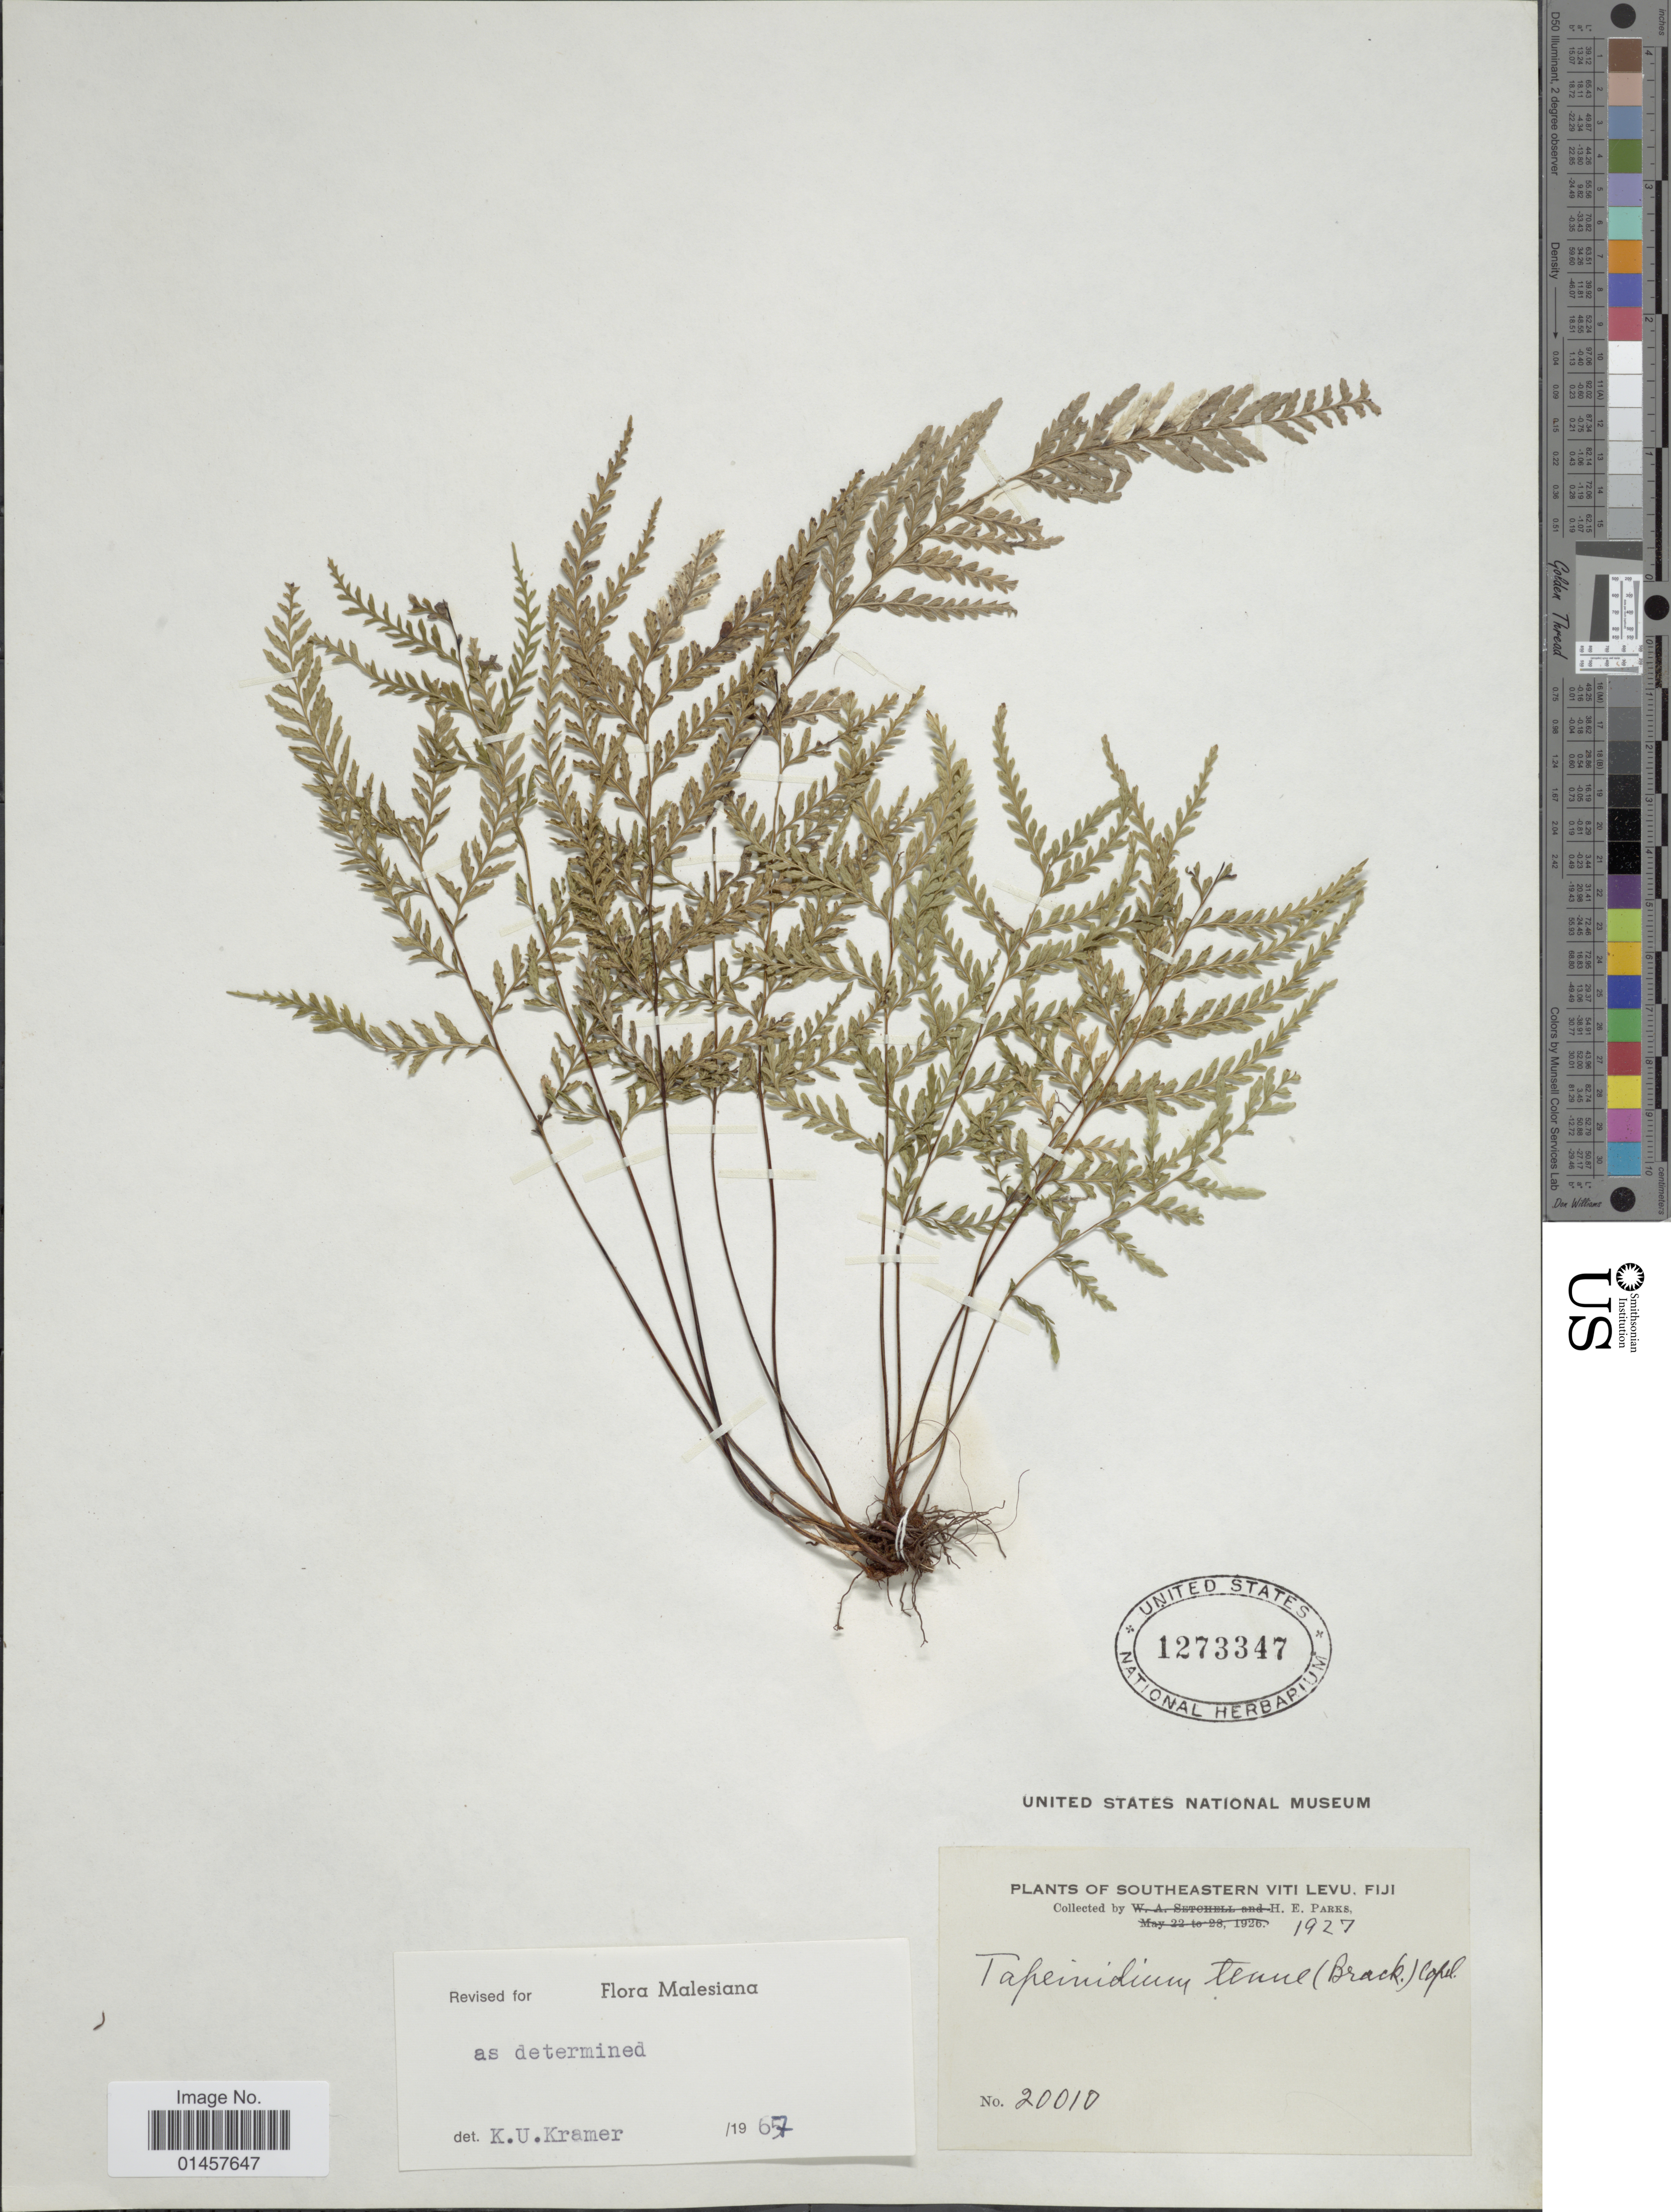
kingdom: Plantae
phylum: Tracheophyta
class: Polypodiopsida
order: Polypodiales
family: Lindsaeaceae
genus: Tapeinidium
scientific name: Tapeinidium tenue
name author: (Brack.) Copel.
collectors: H. E. Parks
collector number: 20010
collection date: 1927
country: Fiji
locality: Southeastern Viti Levu, Fiji,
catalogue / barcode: US 1273347